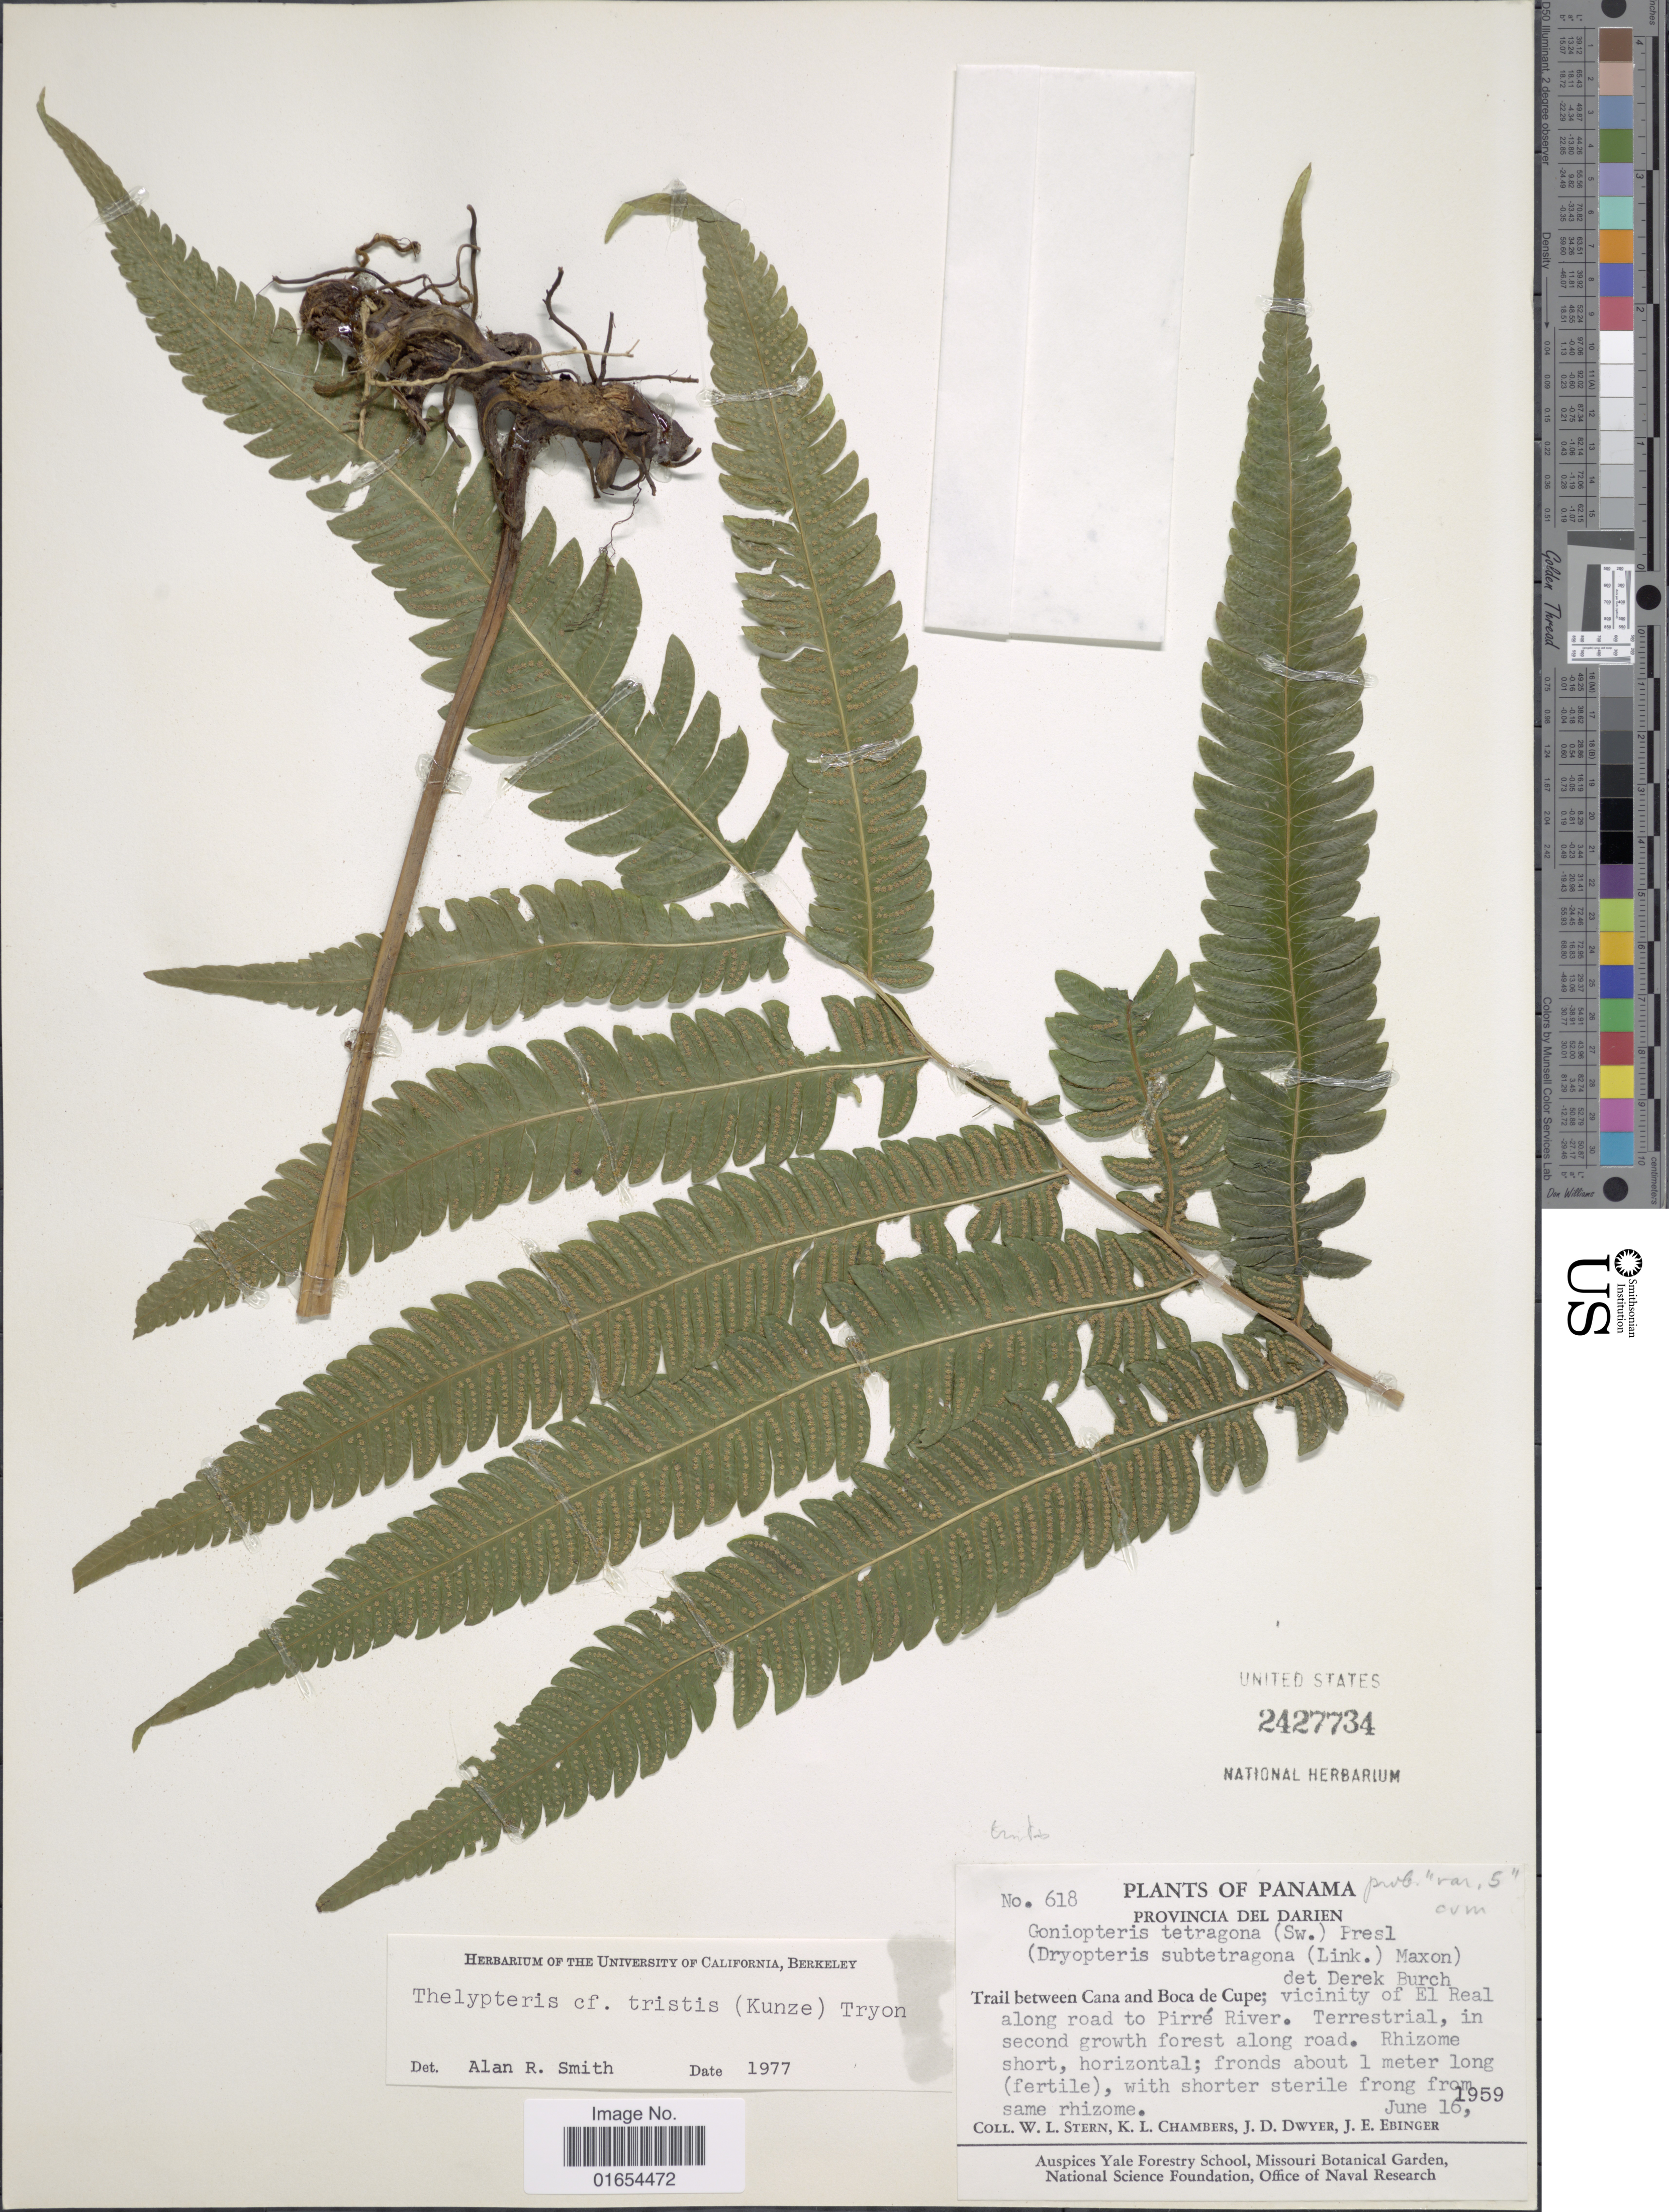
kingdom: Plantae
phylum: Tracheophyta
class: Polypodiopsida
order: Polypodiales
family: Thelypteridaceae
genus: Goniopteris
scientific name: Goniopteris tristis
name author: (Kuntze) Brade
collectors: W. L. Stern, K. Chambers, J. D. Dwyer & J. Ebinger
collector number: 618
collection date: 1959-06-16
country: Panama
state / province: Darién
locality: Trail between Cana and Boca de Cupe: vicinity of El Real along road to Pirre River.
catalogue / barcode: US 2427734